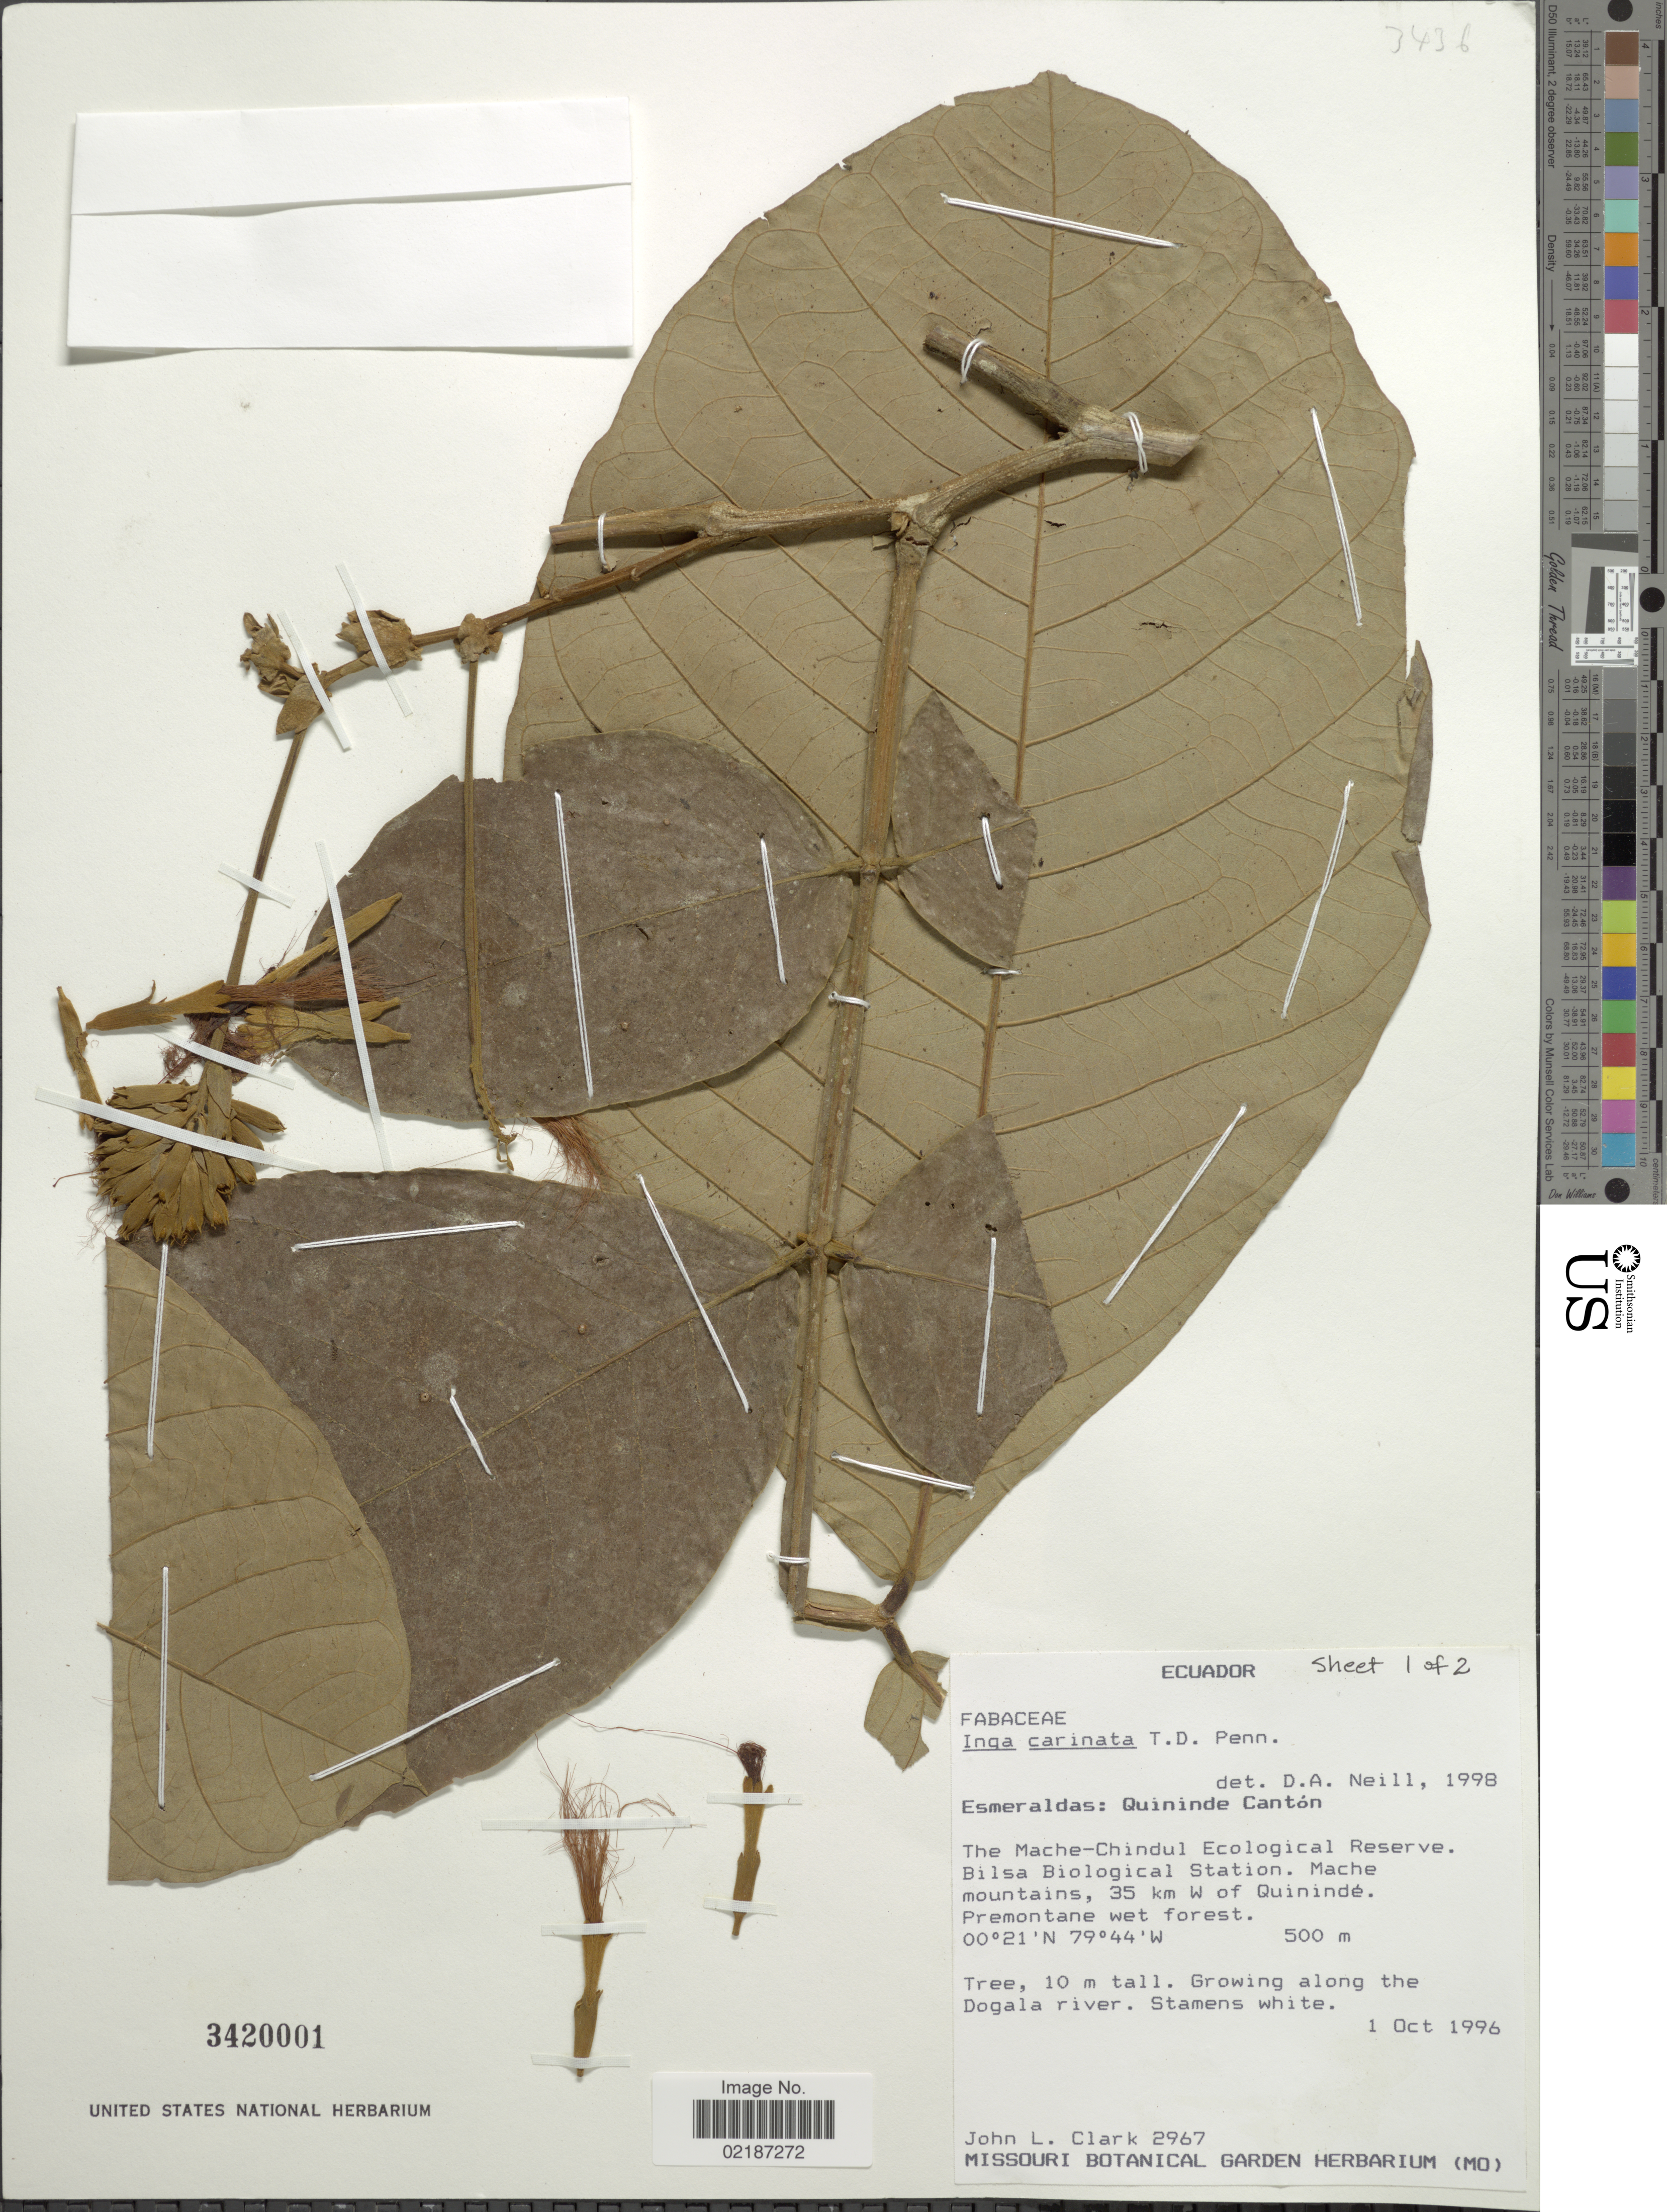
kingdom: Plantae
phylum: Tracheophyta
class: Magnoliopsida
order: Fabales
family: Fabaceae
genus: Inga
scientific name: Inga carinata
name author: T.D. Penn.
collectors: J. L. Clark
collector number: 2967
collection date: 1996-10-01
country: Ecuador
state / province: Esmeraldas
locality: Quininde Cantón, The Mache-Chindul Ecological Reserve, Bilsa Biological Station, Mache mountains, 35 km W of Quinindé, premontane wet forest, growing along the Dogola river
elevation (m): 500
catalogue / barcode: US 3420001